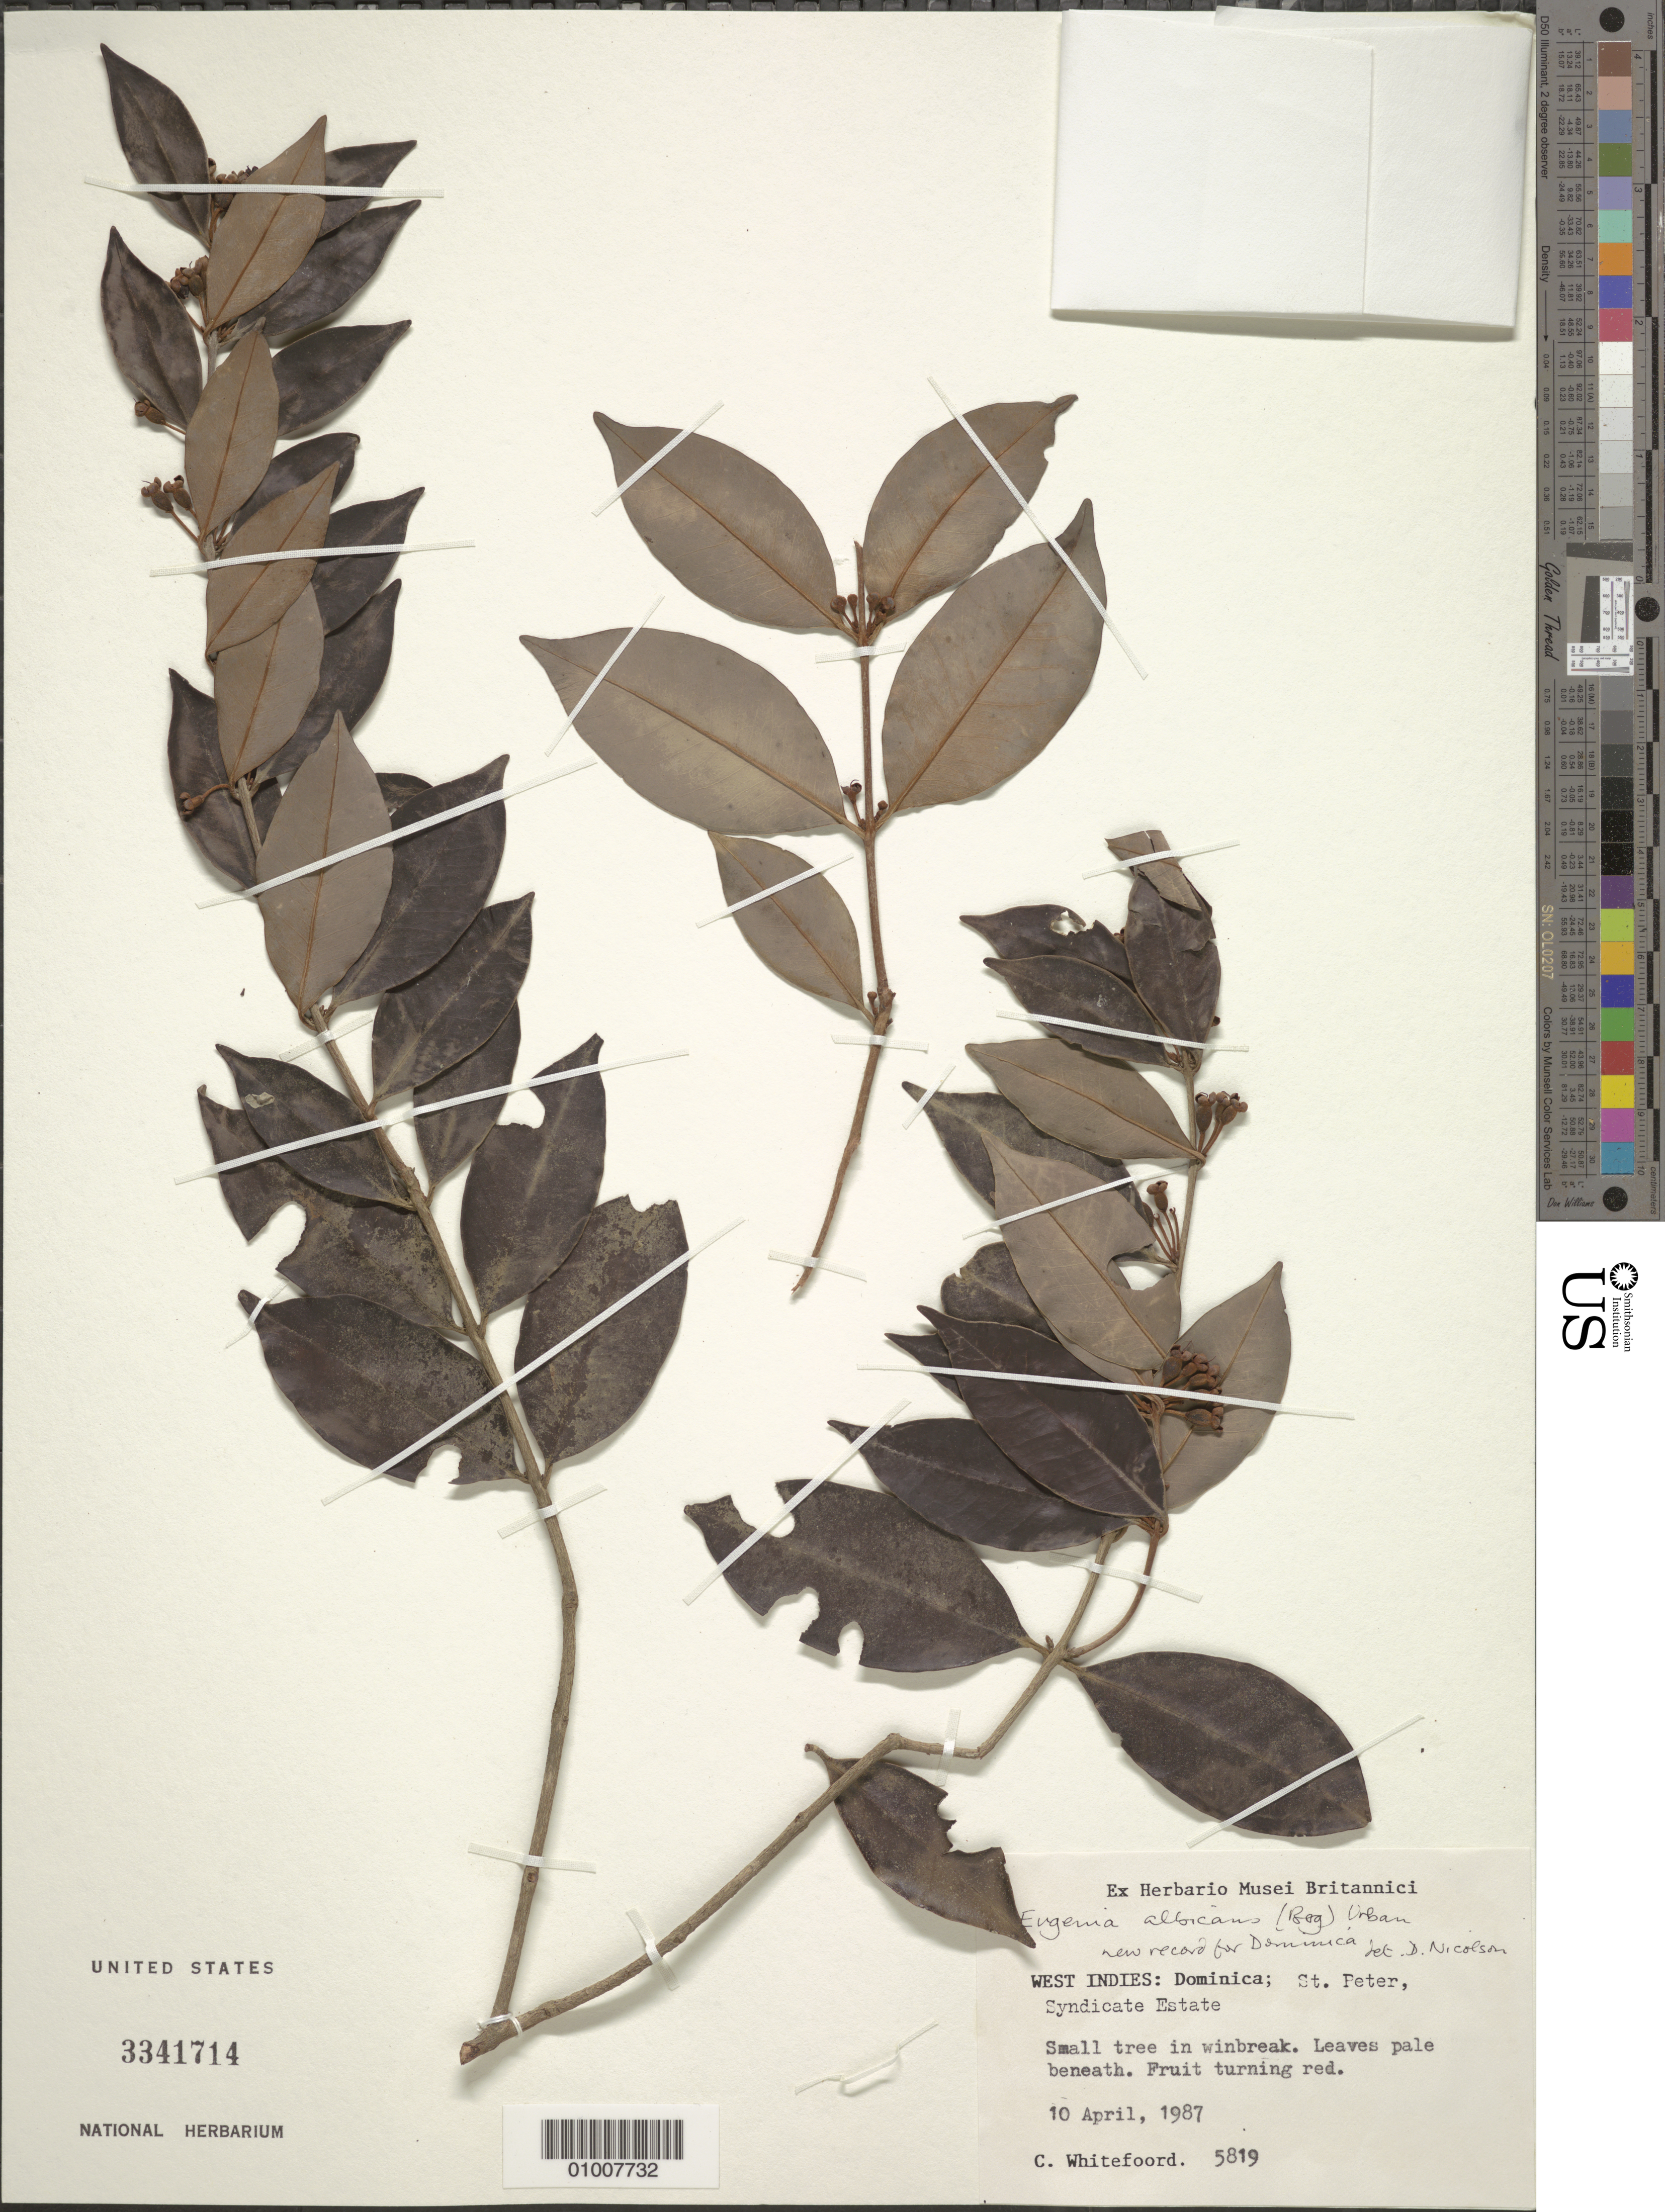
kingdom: Plantae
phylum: Tracheophyta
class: Magnoliopsida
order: Myrtales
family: Myrtaceae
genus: Eugenia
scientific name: Eugenia albicans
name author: (O. Berg) Urb.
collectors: C. Whitefoord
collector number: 5819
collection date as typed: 10 Apr 1987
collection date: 1987-04-10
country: Dominica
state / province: St. Peter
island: Dominica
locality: Syndicate Estate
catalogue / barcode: US 3341714